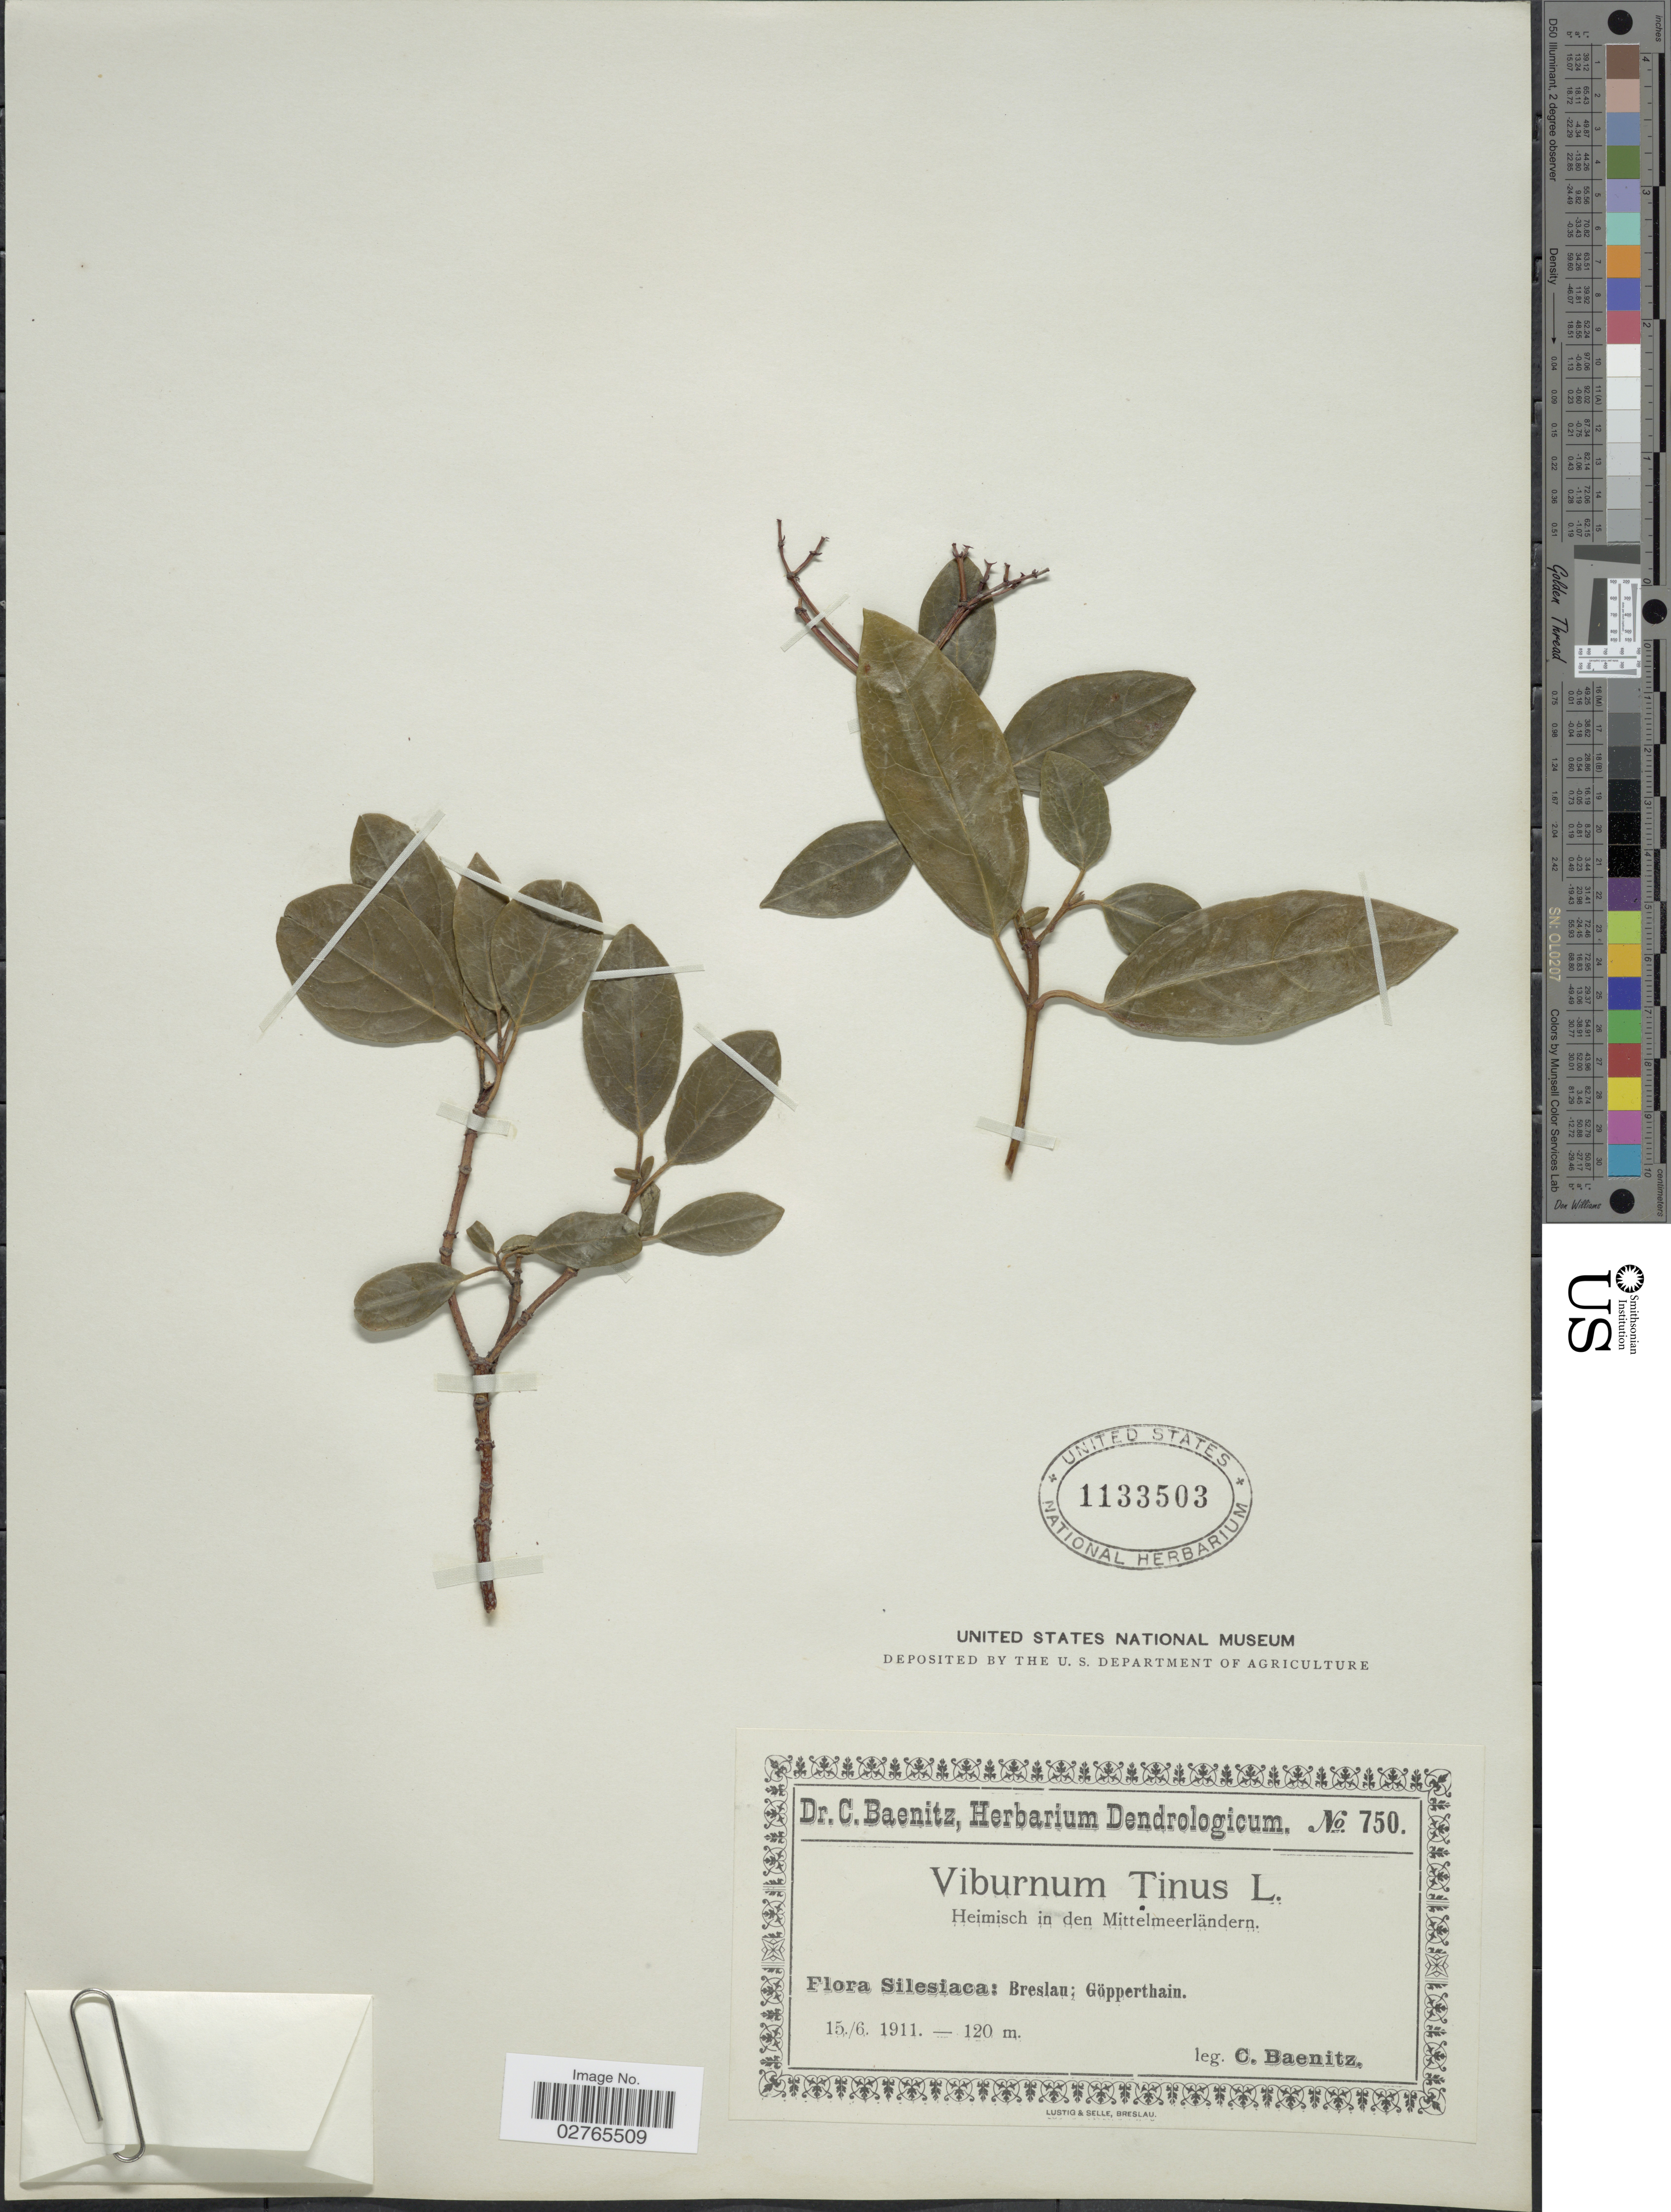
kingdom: Plantae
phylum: Tracheophyta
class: Magnoliopsida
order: Dipsacales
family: Viburnaceae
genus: Viburnum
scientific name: Viburnum tinus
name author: L.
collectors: C. G. Baenitz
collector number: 750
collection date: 1911-06-15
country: Poland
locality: Silesiaca: Breslau; Göpperthain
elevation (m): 120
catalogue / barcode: US 1133503